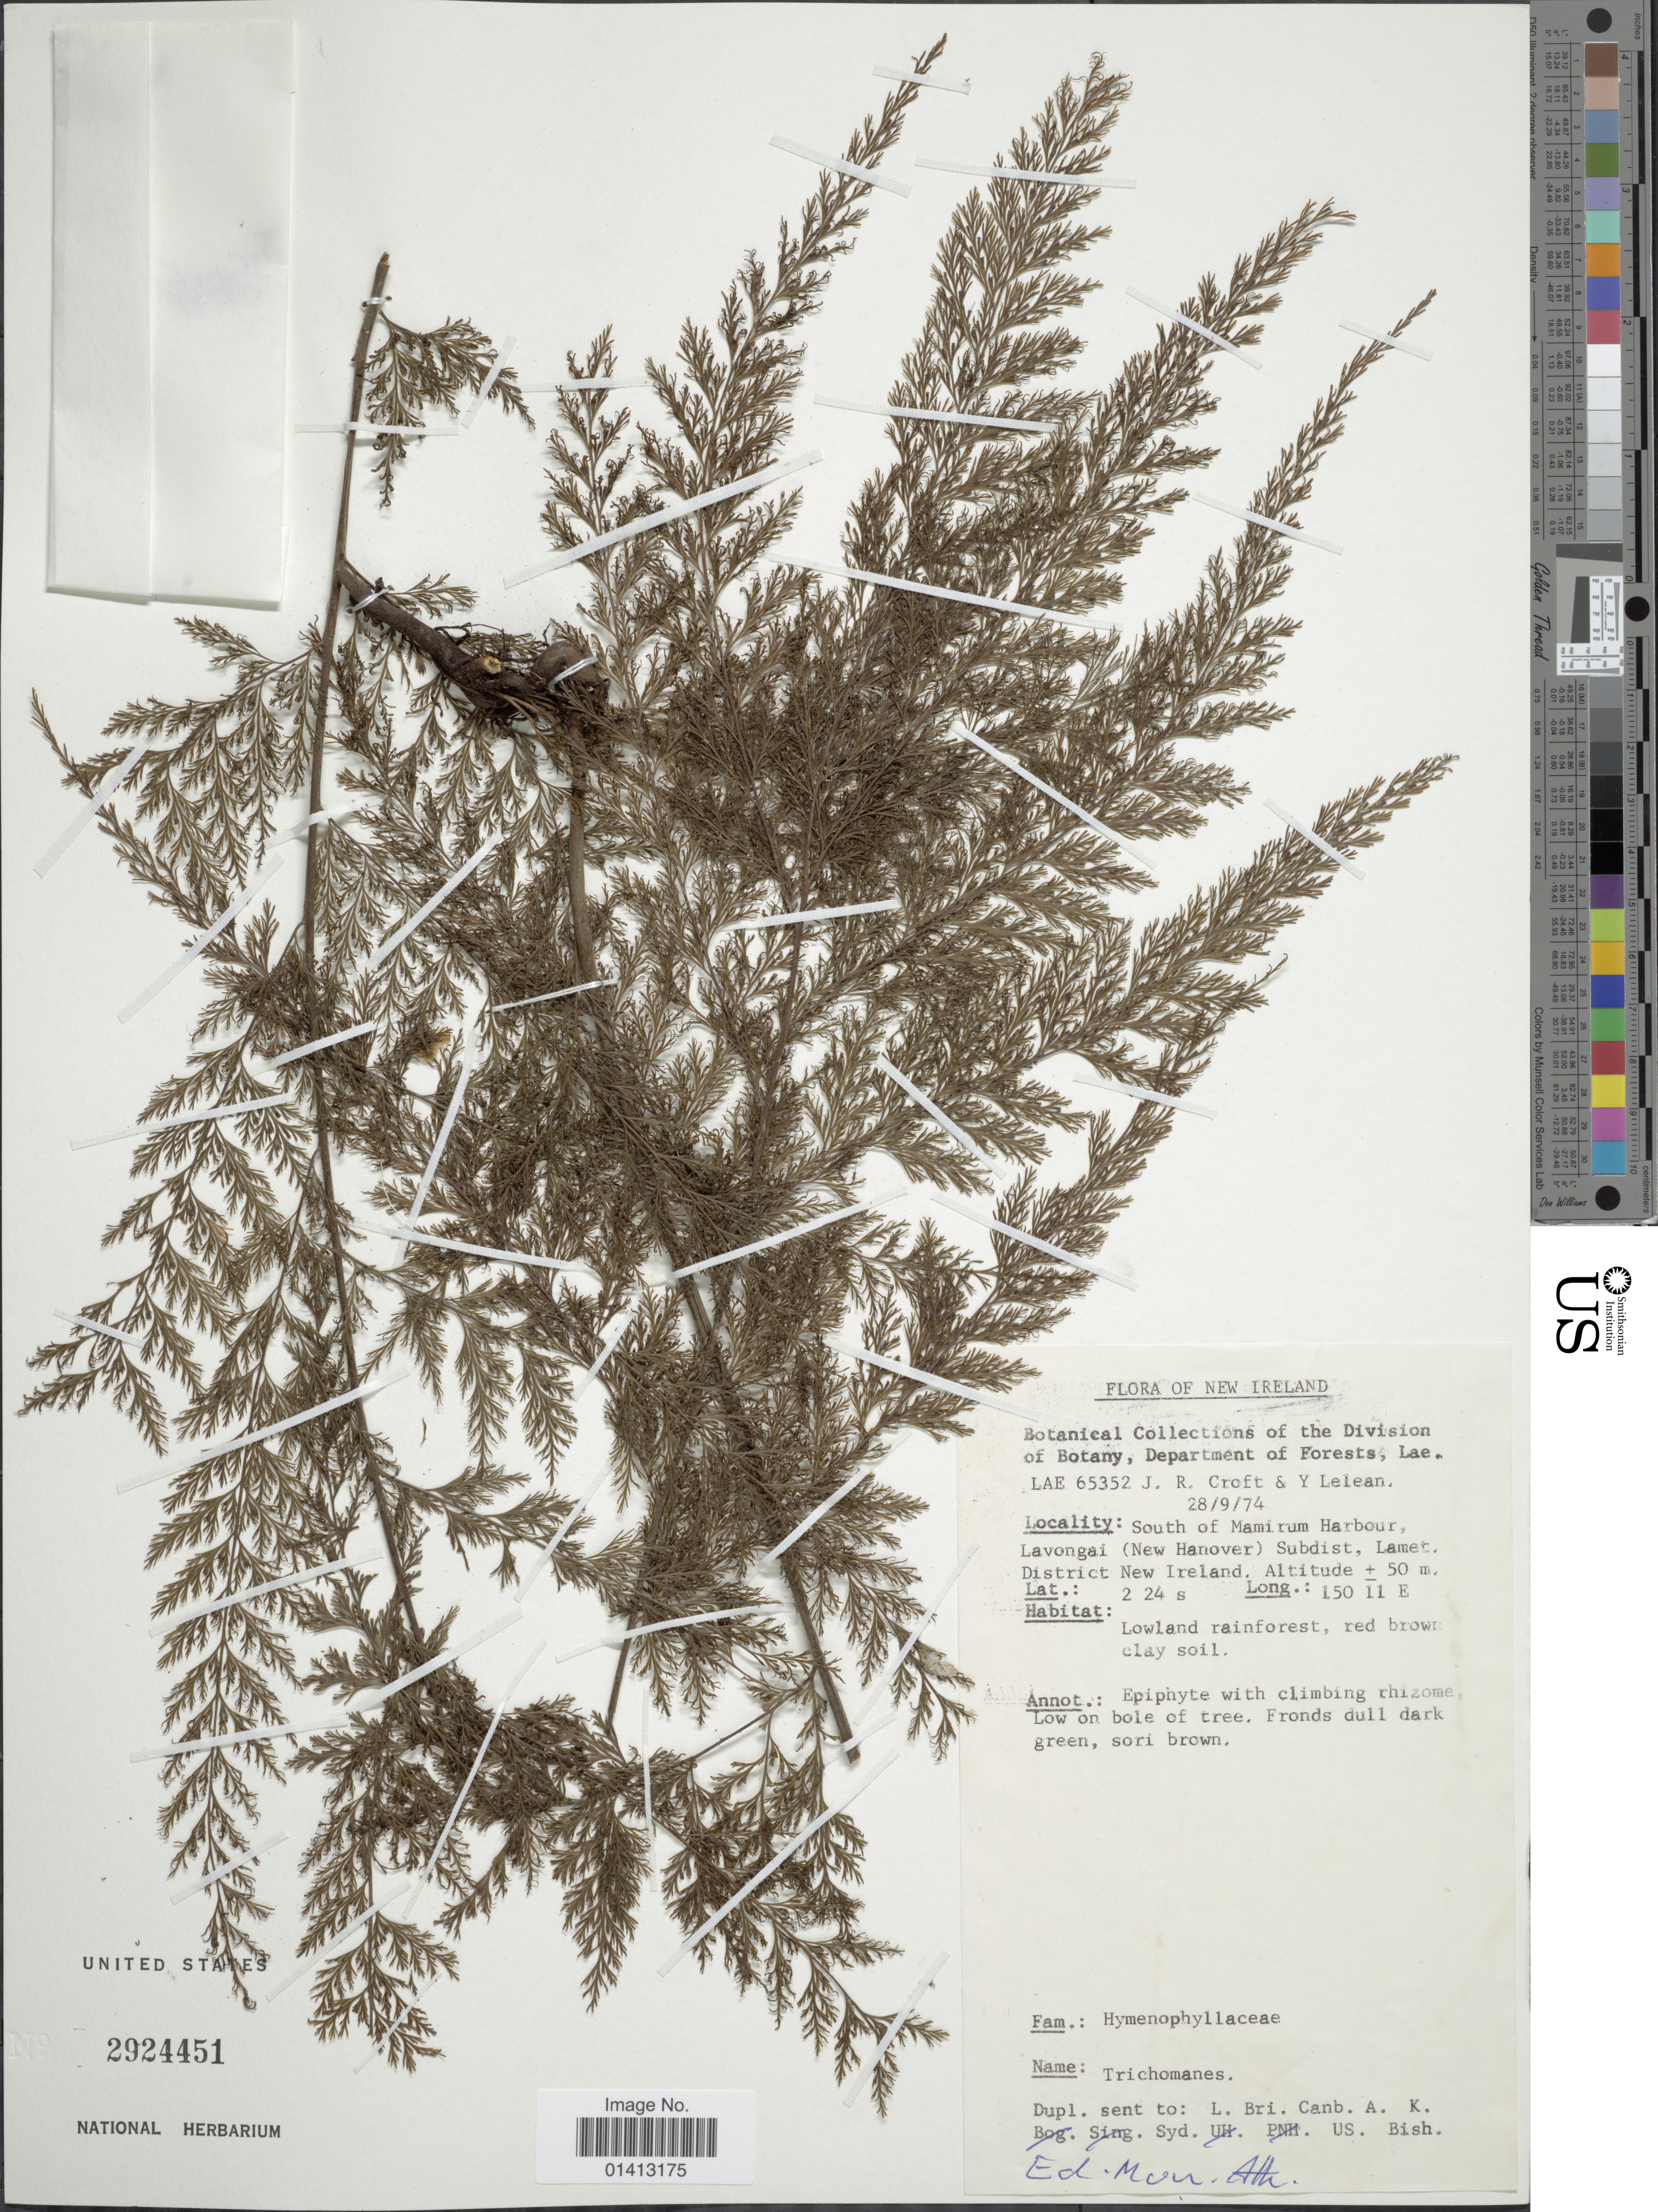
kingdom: Plantae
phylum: Tracheophyta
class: Polypodiopsida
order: Hymenophyllales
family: Hymenophyllaceae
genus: Crepidomanes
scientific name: Crepidomanes sp.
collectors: J. R. Croft & Y. Lelean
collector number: LAE 65352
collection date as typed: Transcribed d/m/y: 28/9/74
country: Papua New Guinea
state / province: New Ireland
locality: South of Mamirum harbor, Lavongai (New Hanover) Sundist, Lamat, District New Ireland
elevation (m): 50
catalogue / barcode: US 2924451